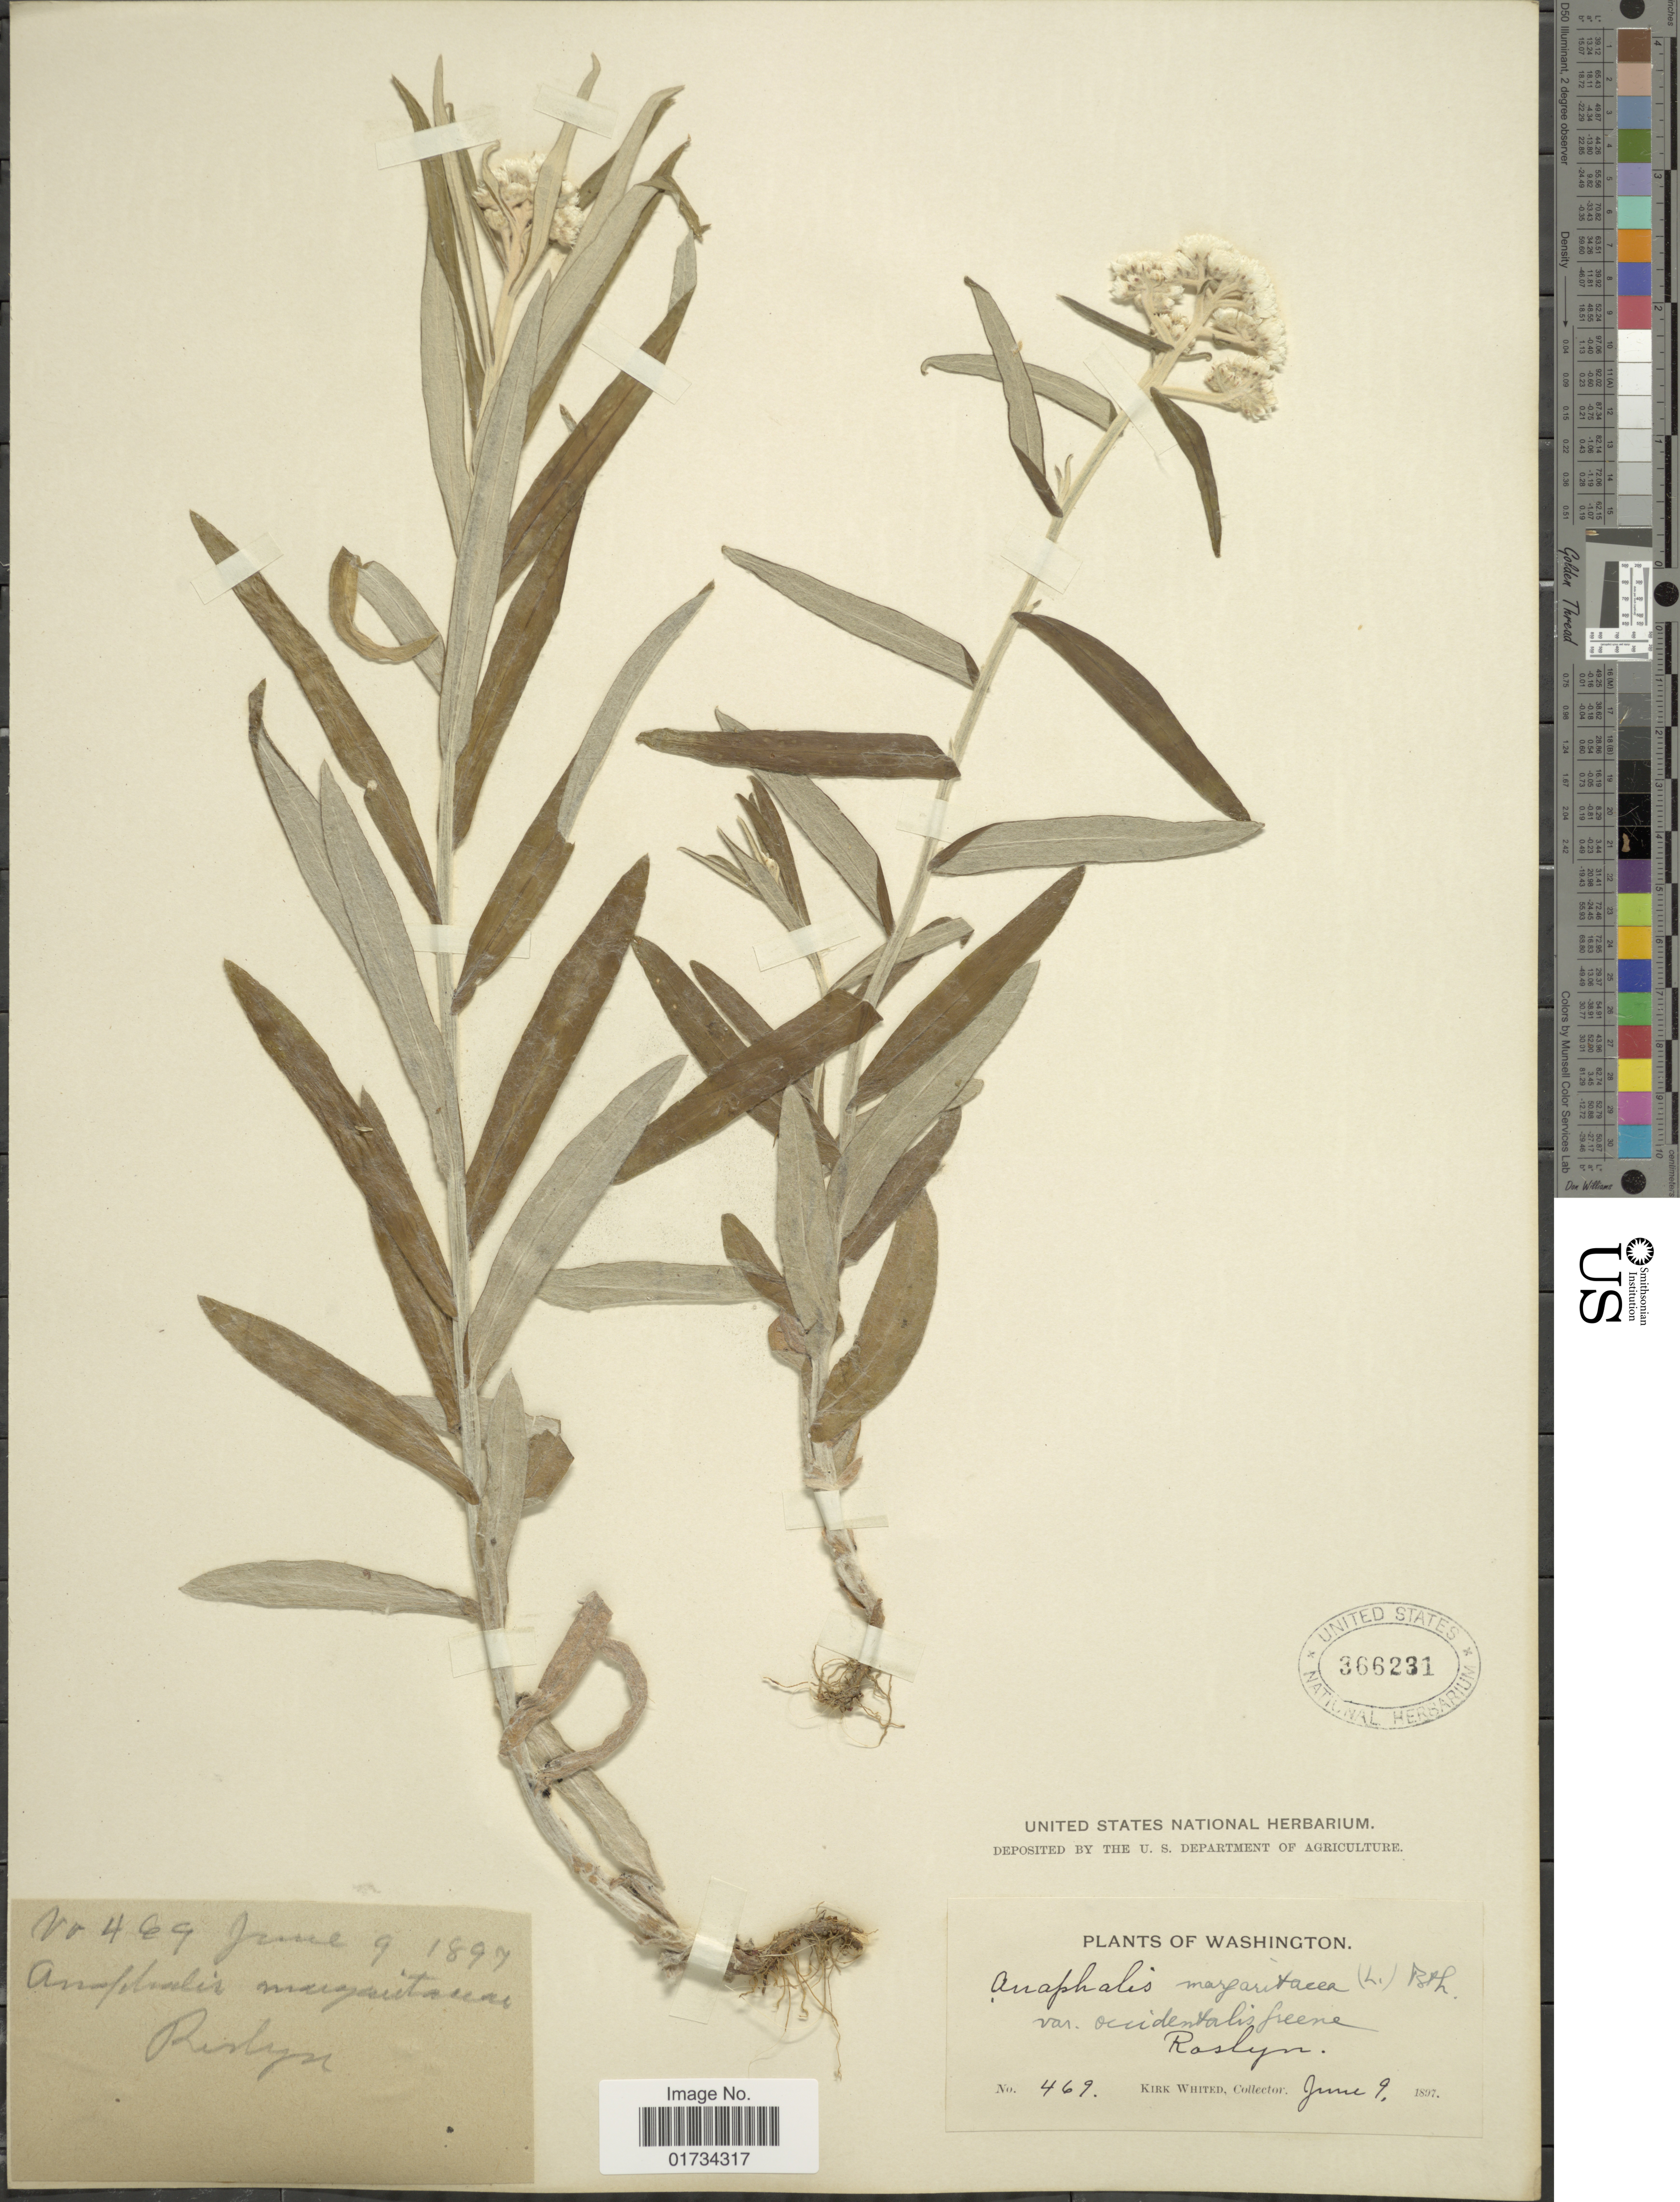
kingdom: Plantae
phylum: Tracheophyta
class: Magnoliopsida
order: Asterales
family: Asteraceae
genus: Anaphalis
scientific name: Anaphalis margaritacea var. occidentalis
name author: Greene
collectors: K. Whited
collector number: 469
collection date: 1897-06-09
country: United States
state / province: Washington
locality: Washington. Roslyn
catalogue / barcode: US 366231